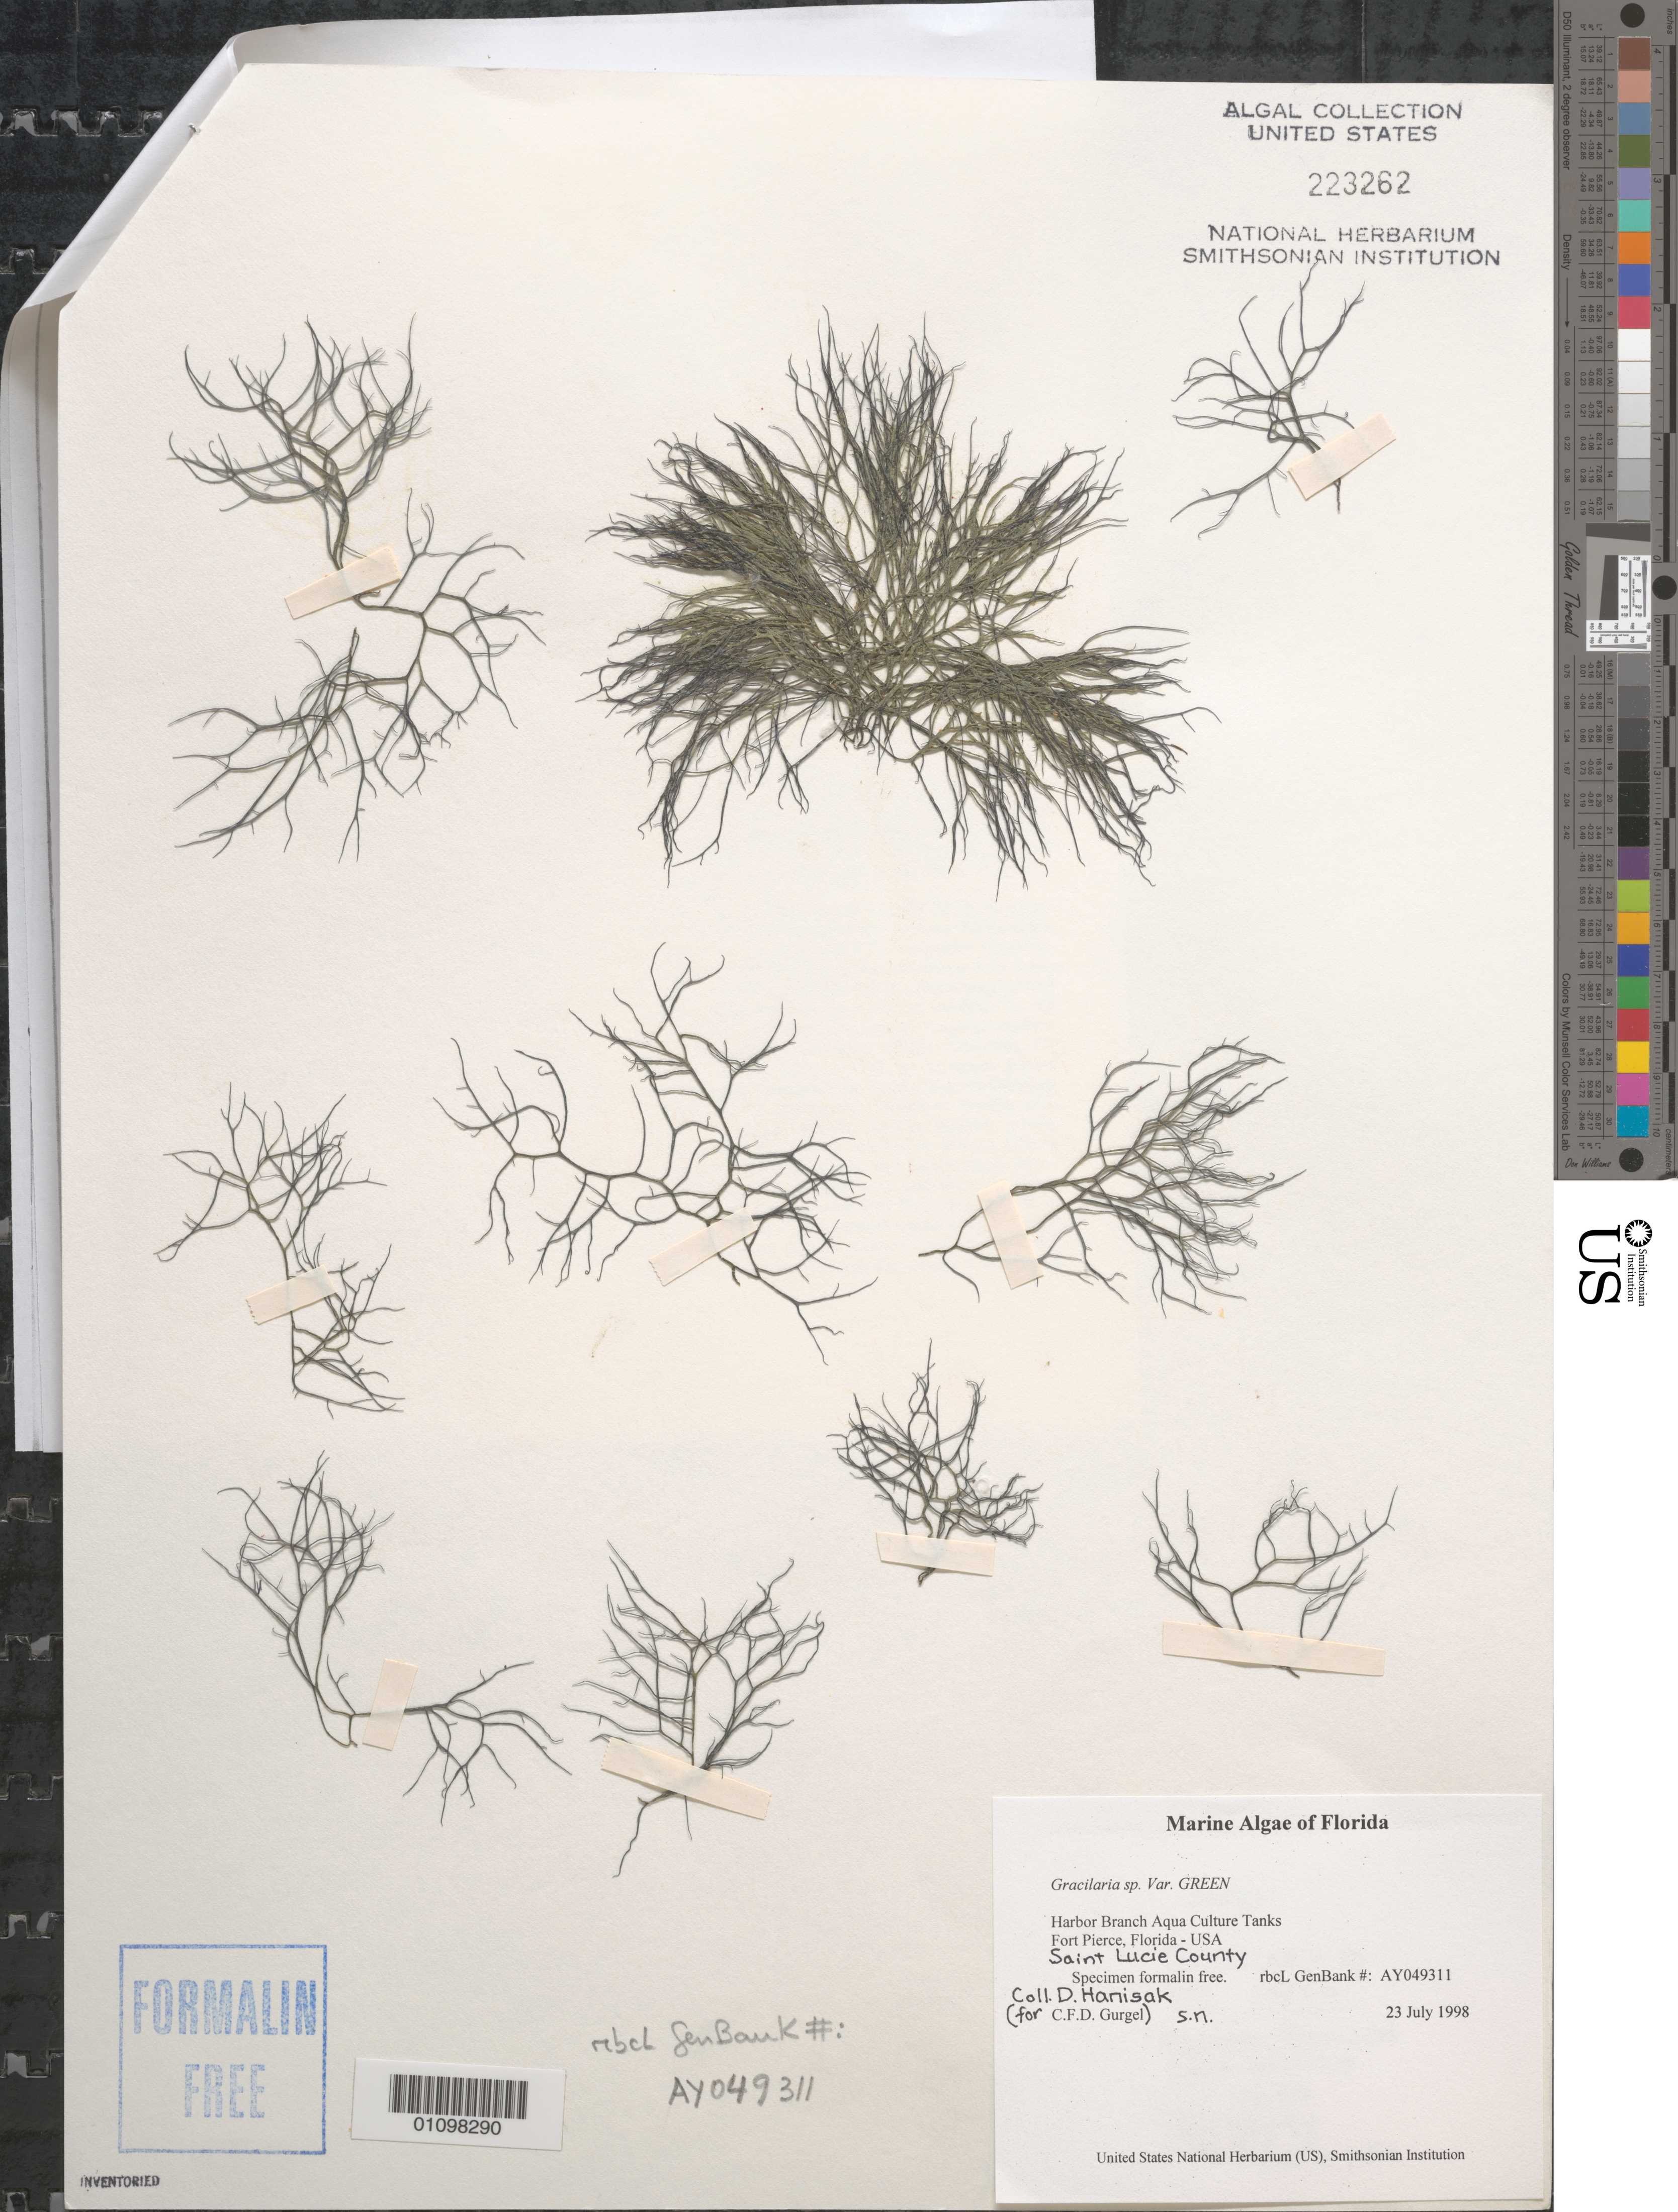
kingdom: Plantae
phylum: Rhodophyta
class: Florideophyceae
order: Gracilariales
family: Gracilariaceae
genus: Gracilaria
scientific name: Gracilaria sp.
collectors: M. Hanisak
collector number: rbcL GenBank AY049311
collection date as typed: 23 Jul 1998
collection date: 1998-07-23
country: United States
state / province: Florida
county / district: Saint Lucie County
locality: Harbor Branch Aqua Culture Tanks, Harbor Branch Oceanographic Institutue, Fort Pierce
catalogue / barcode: US 223262